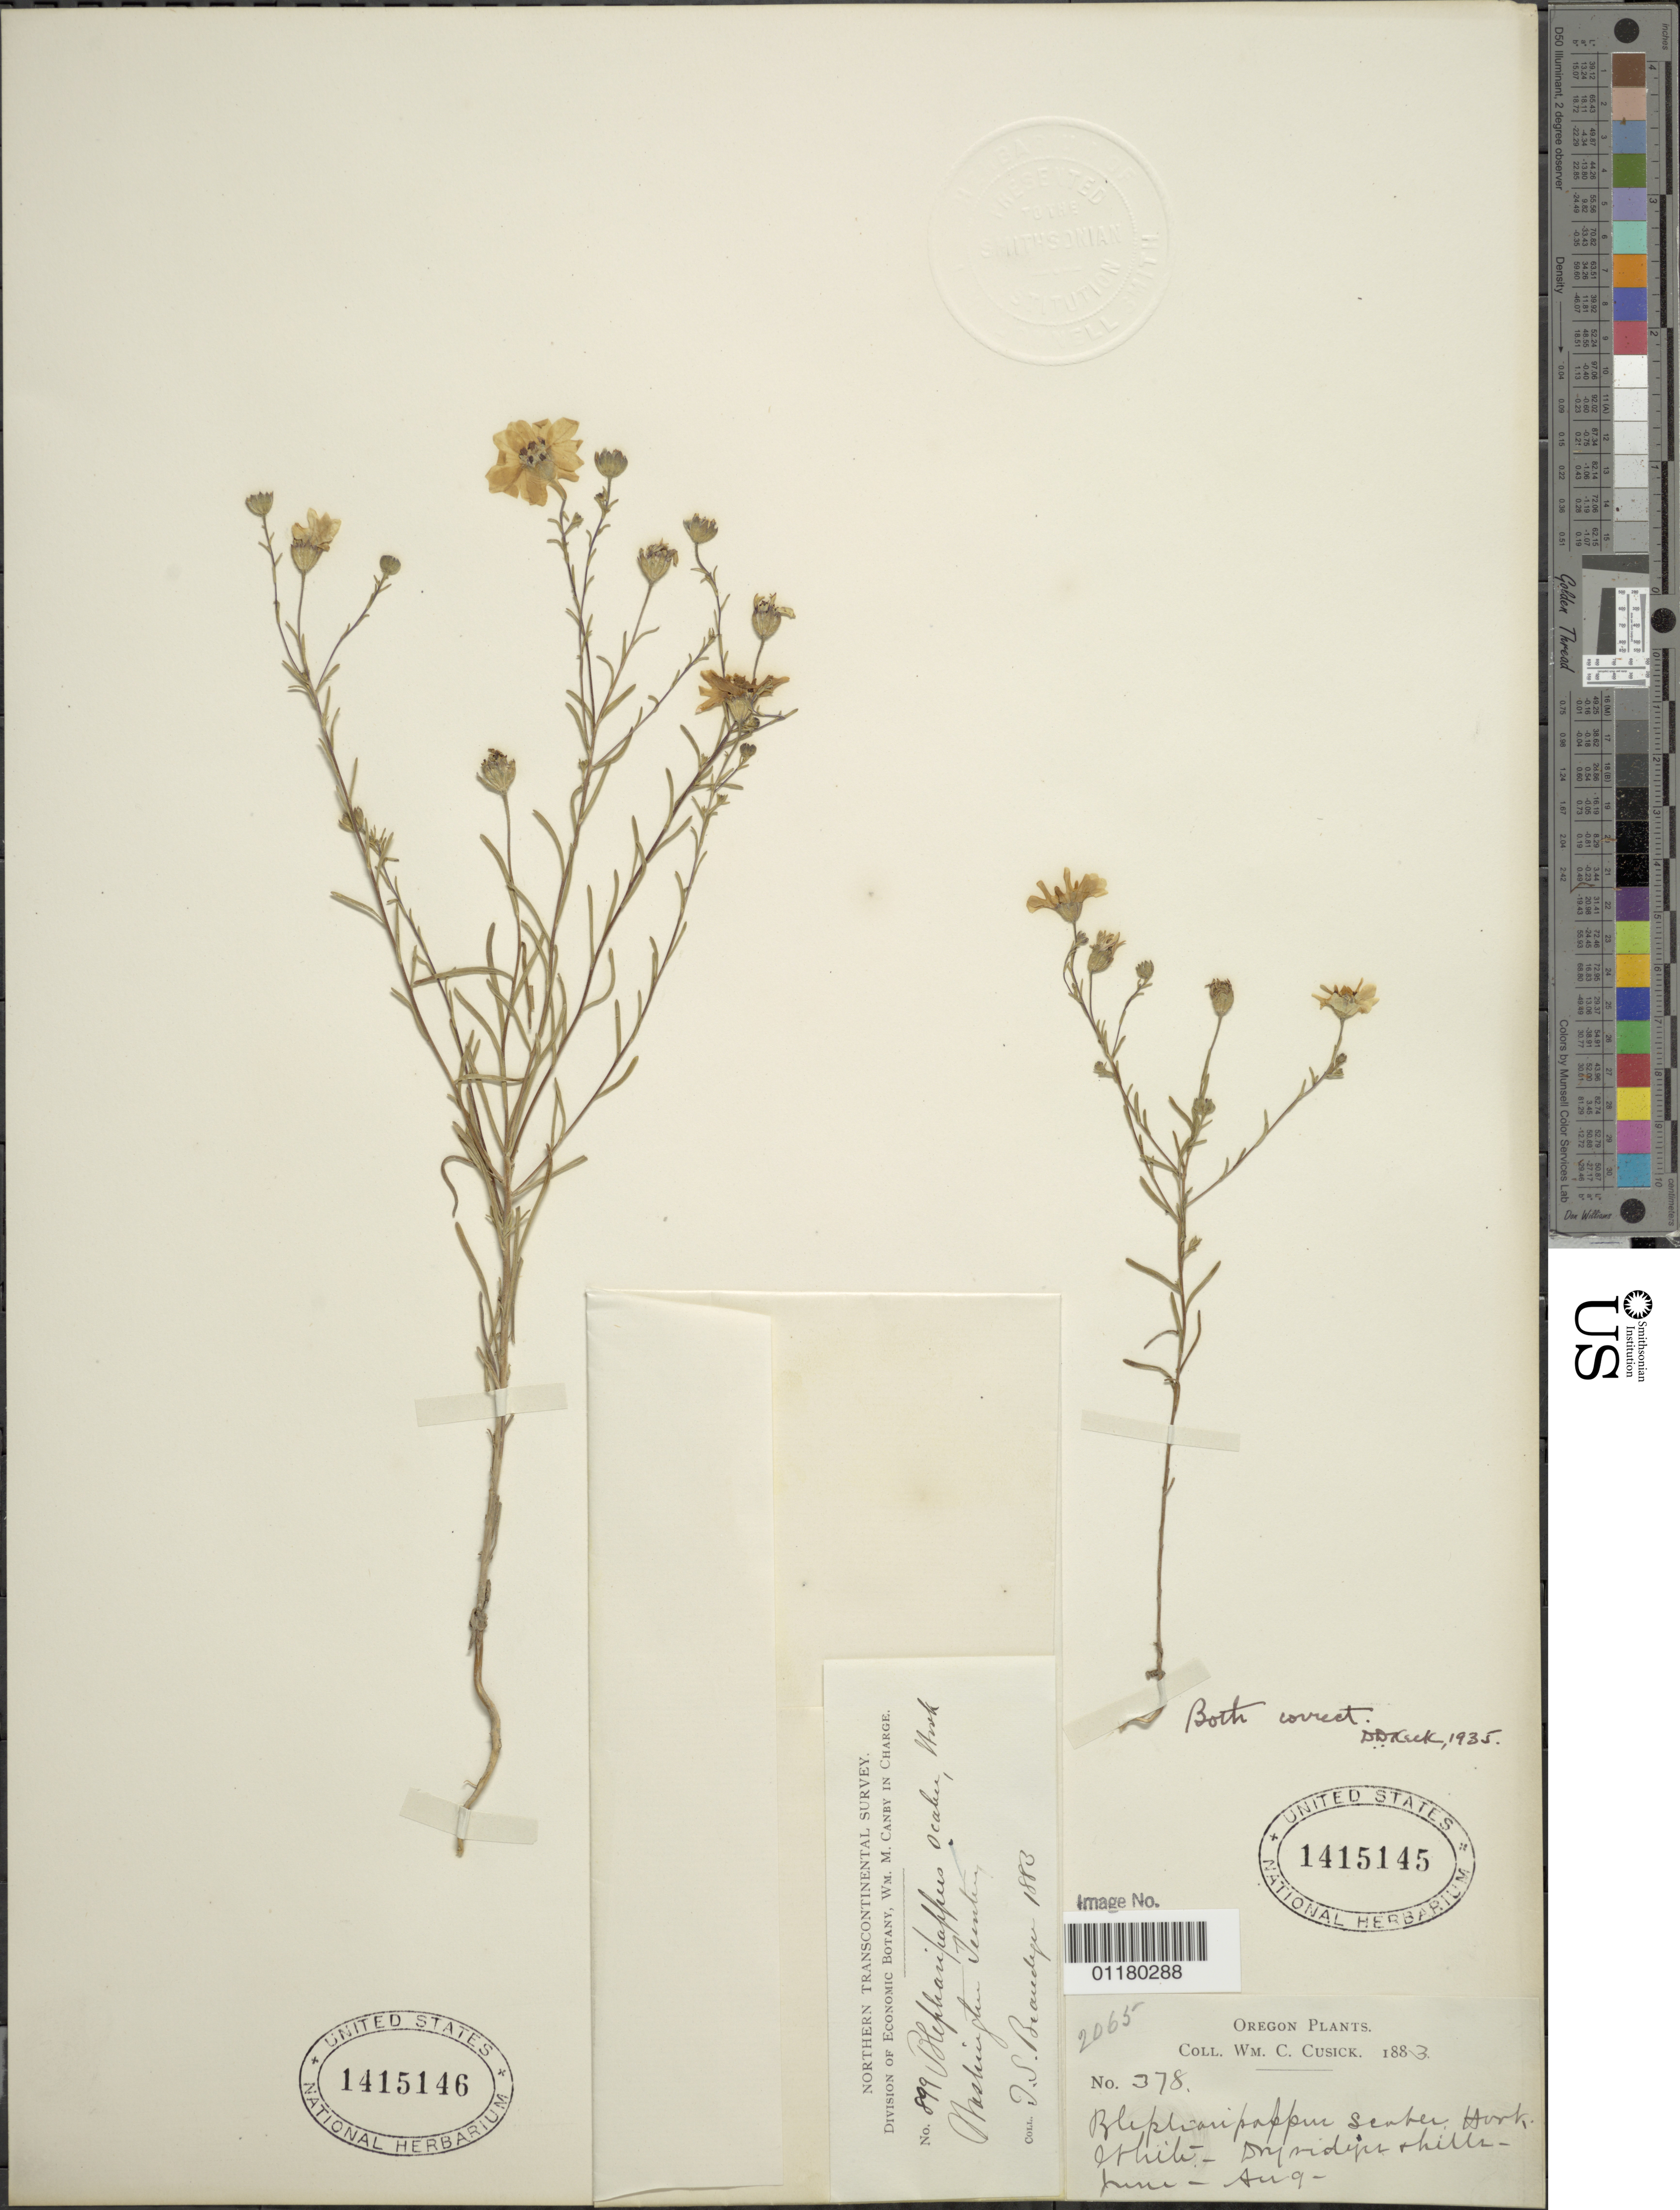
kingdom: Plantae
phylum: Tracheophyta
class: Magnoliopsida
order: Asterales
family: Asteraceae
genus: Blepharipappus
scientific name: Blepharipappus scaber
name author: Hook.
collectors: T. S. Brandegee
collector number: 899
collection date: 1883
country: United States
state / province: Washington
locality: Wshington Territory.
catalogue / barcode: US 1415146-2